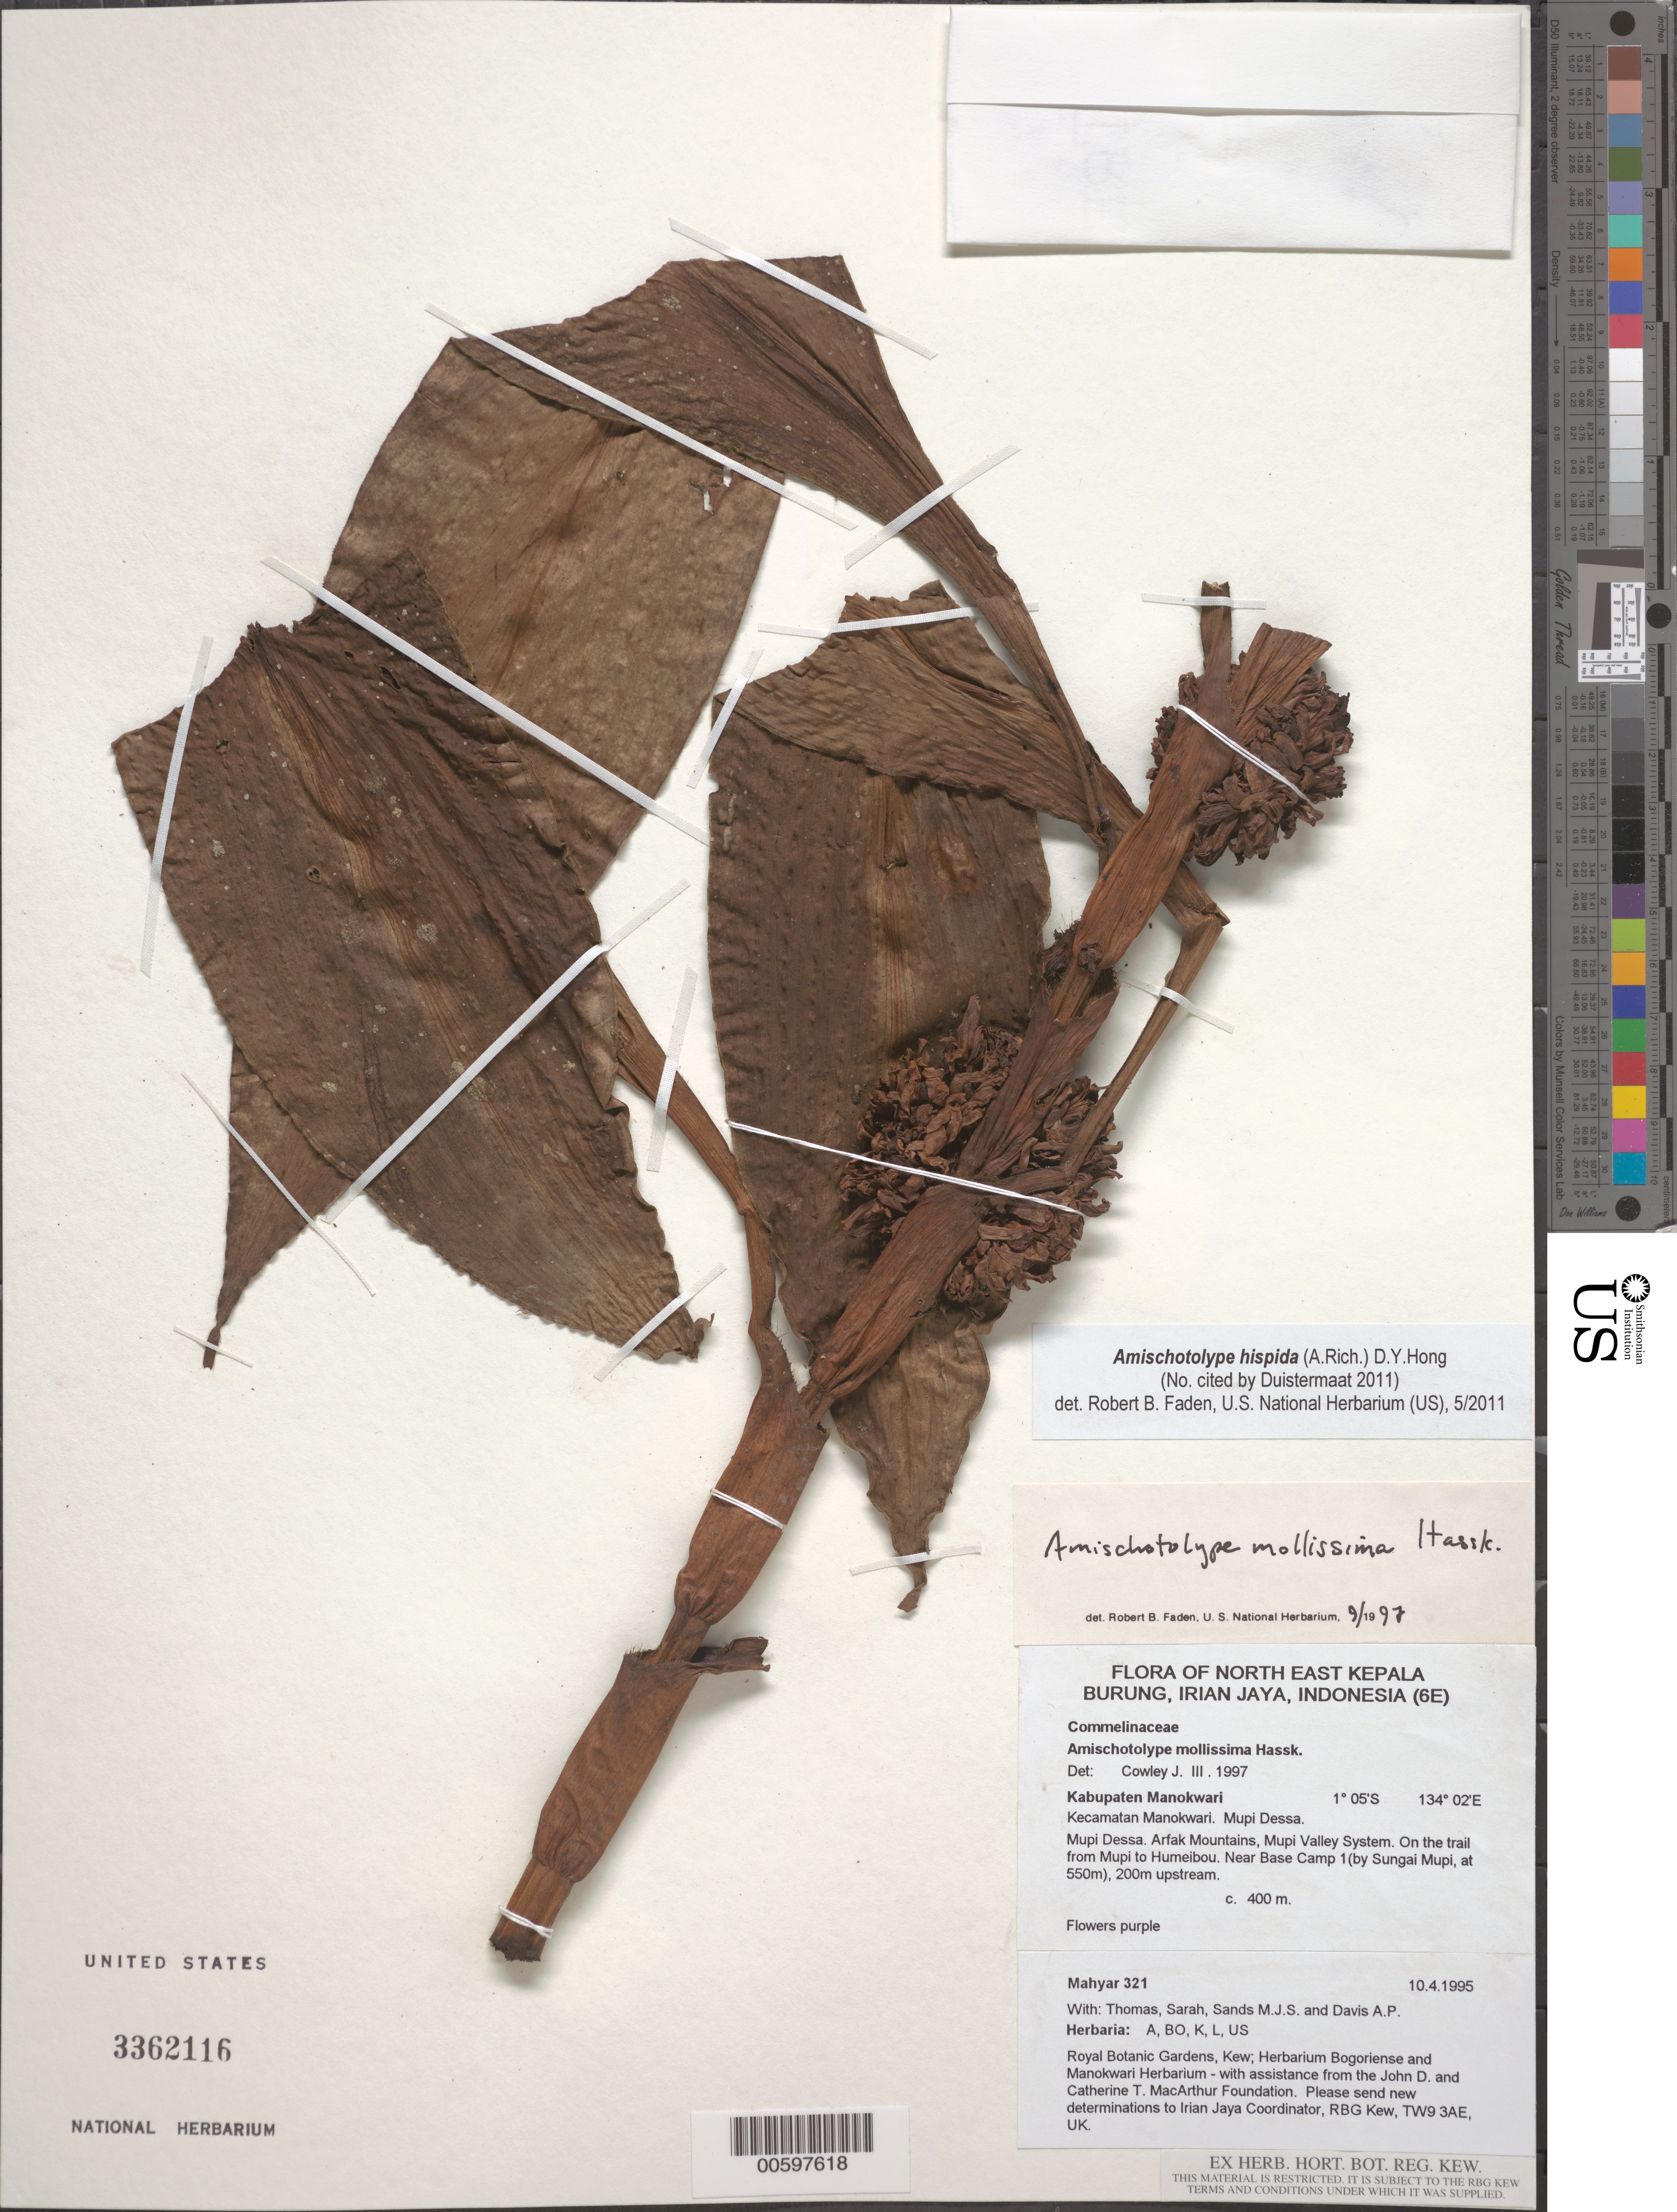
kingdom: Plantae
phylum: Tracheophyta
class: Liliopsida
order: Commelinales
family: Commelinaceae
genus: Amischotolype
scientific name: Amischotolype hispida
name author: (A. Rich.) D.Y. Hong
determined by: Faden, Robert B., (US), Smithsonian Institution - National Museum of Natural History (UNITED STATES)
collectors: U. Mayar, S. Thomas, M. Sands & A. P. Davis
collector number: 321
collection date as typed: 10 Apr 1995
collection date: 1995-04-10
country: Indonesia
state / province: Papua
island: New Guinea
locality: Kabupaten manokwari, mupi dessa, arfak mountains, mupi valley system. Manokwari, Irian Jaya.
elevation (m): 617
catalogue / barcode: US 3362116